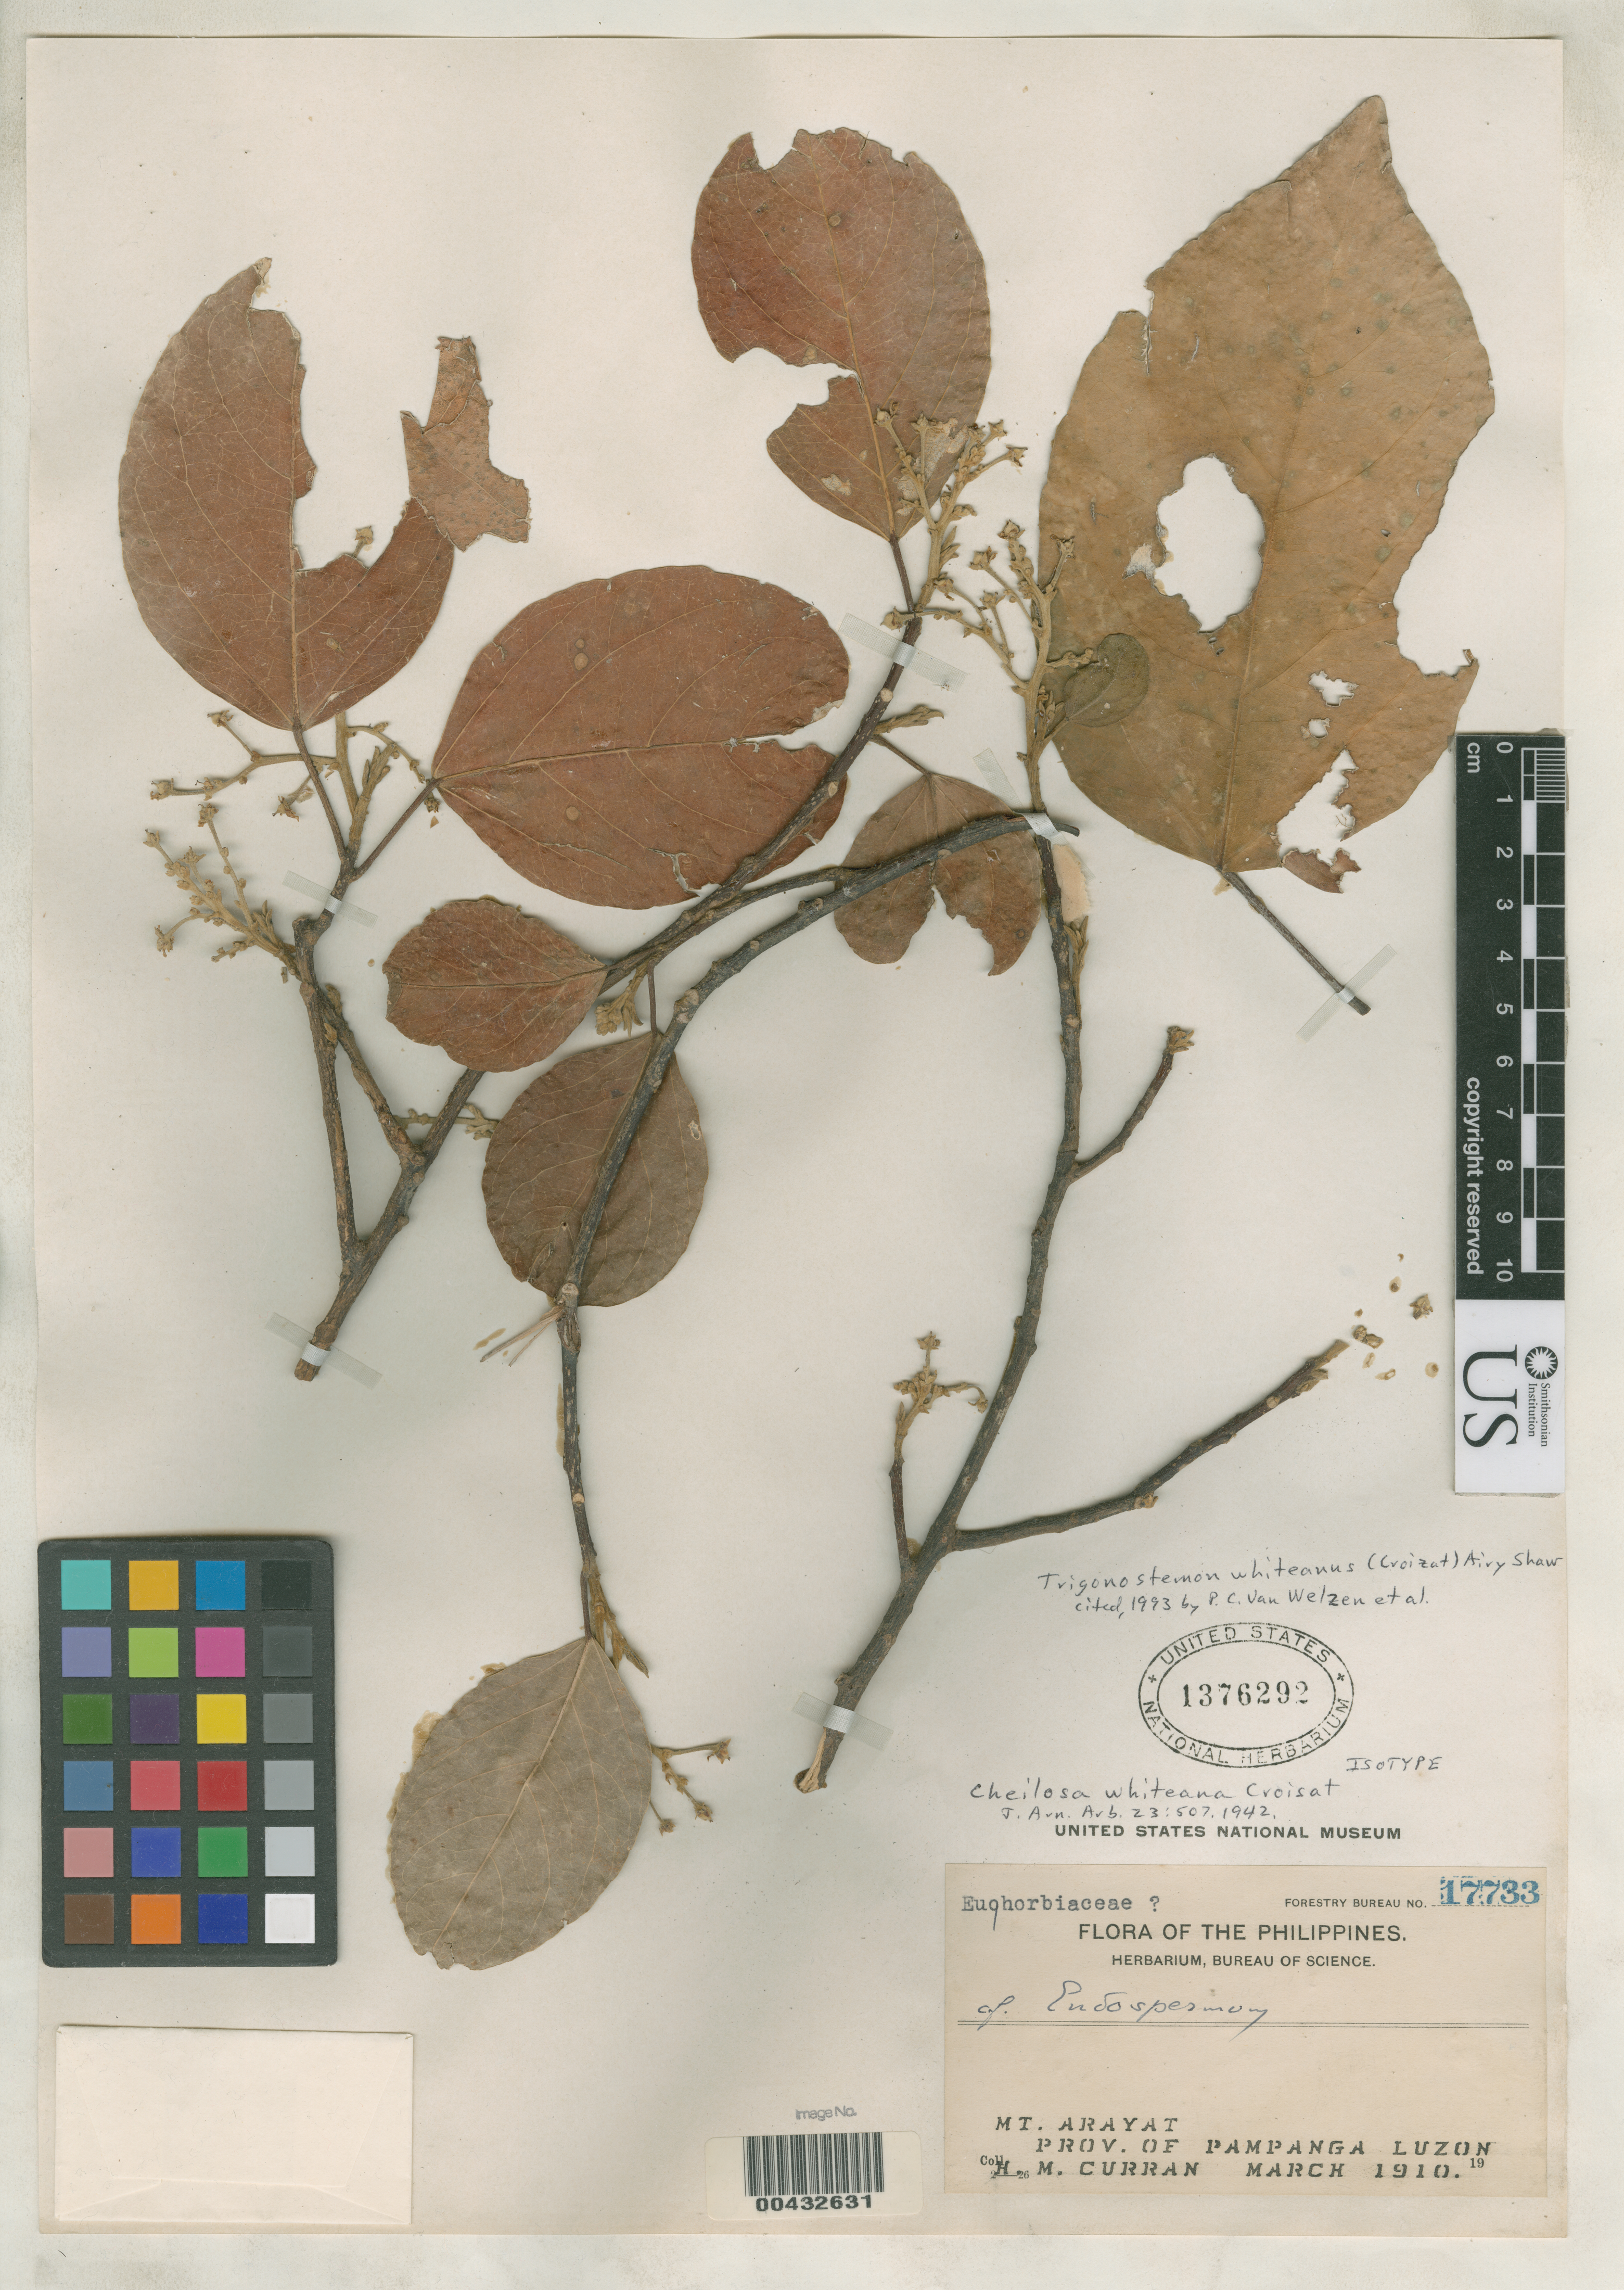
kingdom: Plantae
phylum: Tracheophyta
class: Magnoliopsida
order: Malpighiales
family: Euphorbiaceae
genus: Cheilosa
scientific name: Cheilosa whiteana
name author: Croizat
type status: Isotype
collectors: H. M. Curran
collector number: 17733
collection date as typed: Mar 1910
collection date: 1910-03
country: Philippines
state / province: Central Luzon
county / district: Pampanga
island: Luzon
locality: Mt. Arayat.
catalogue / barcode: US 1376292